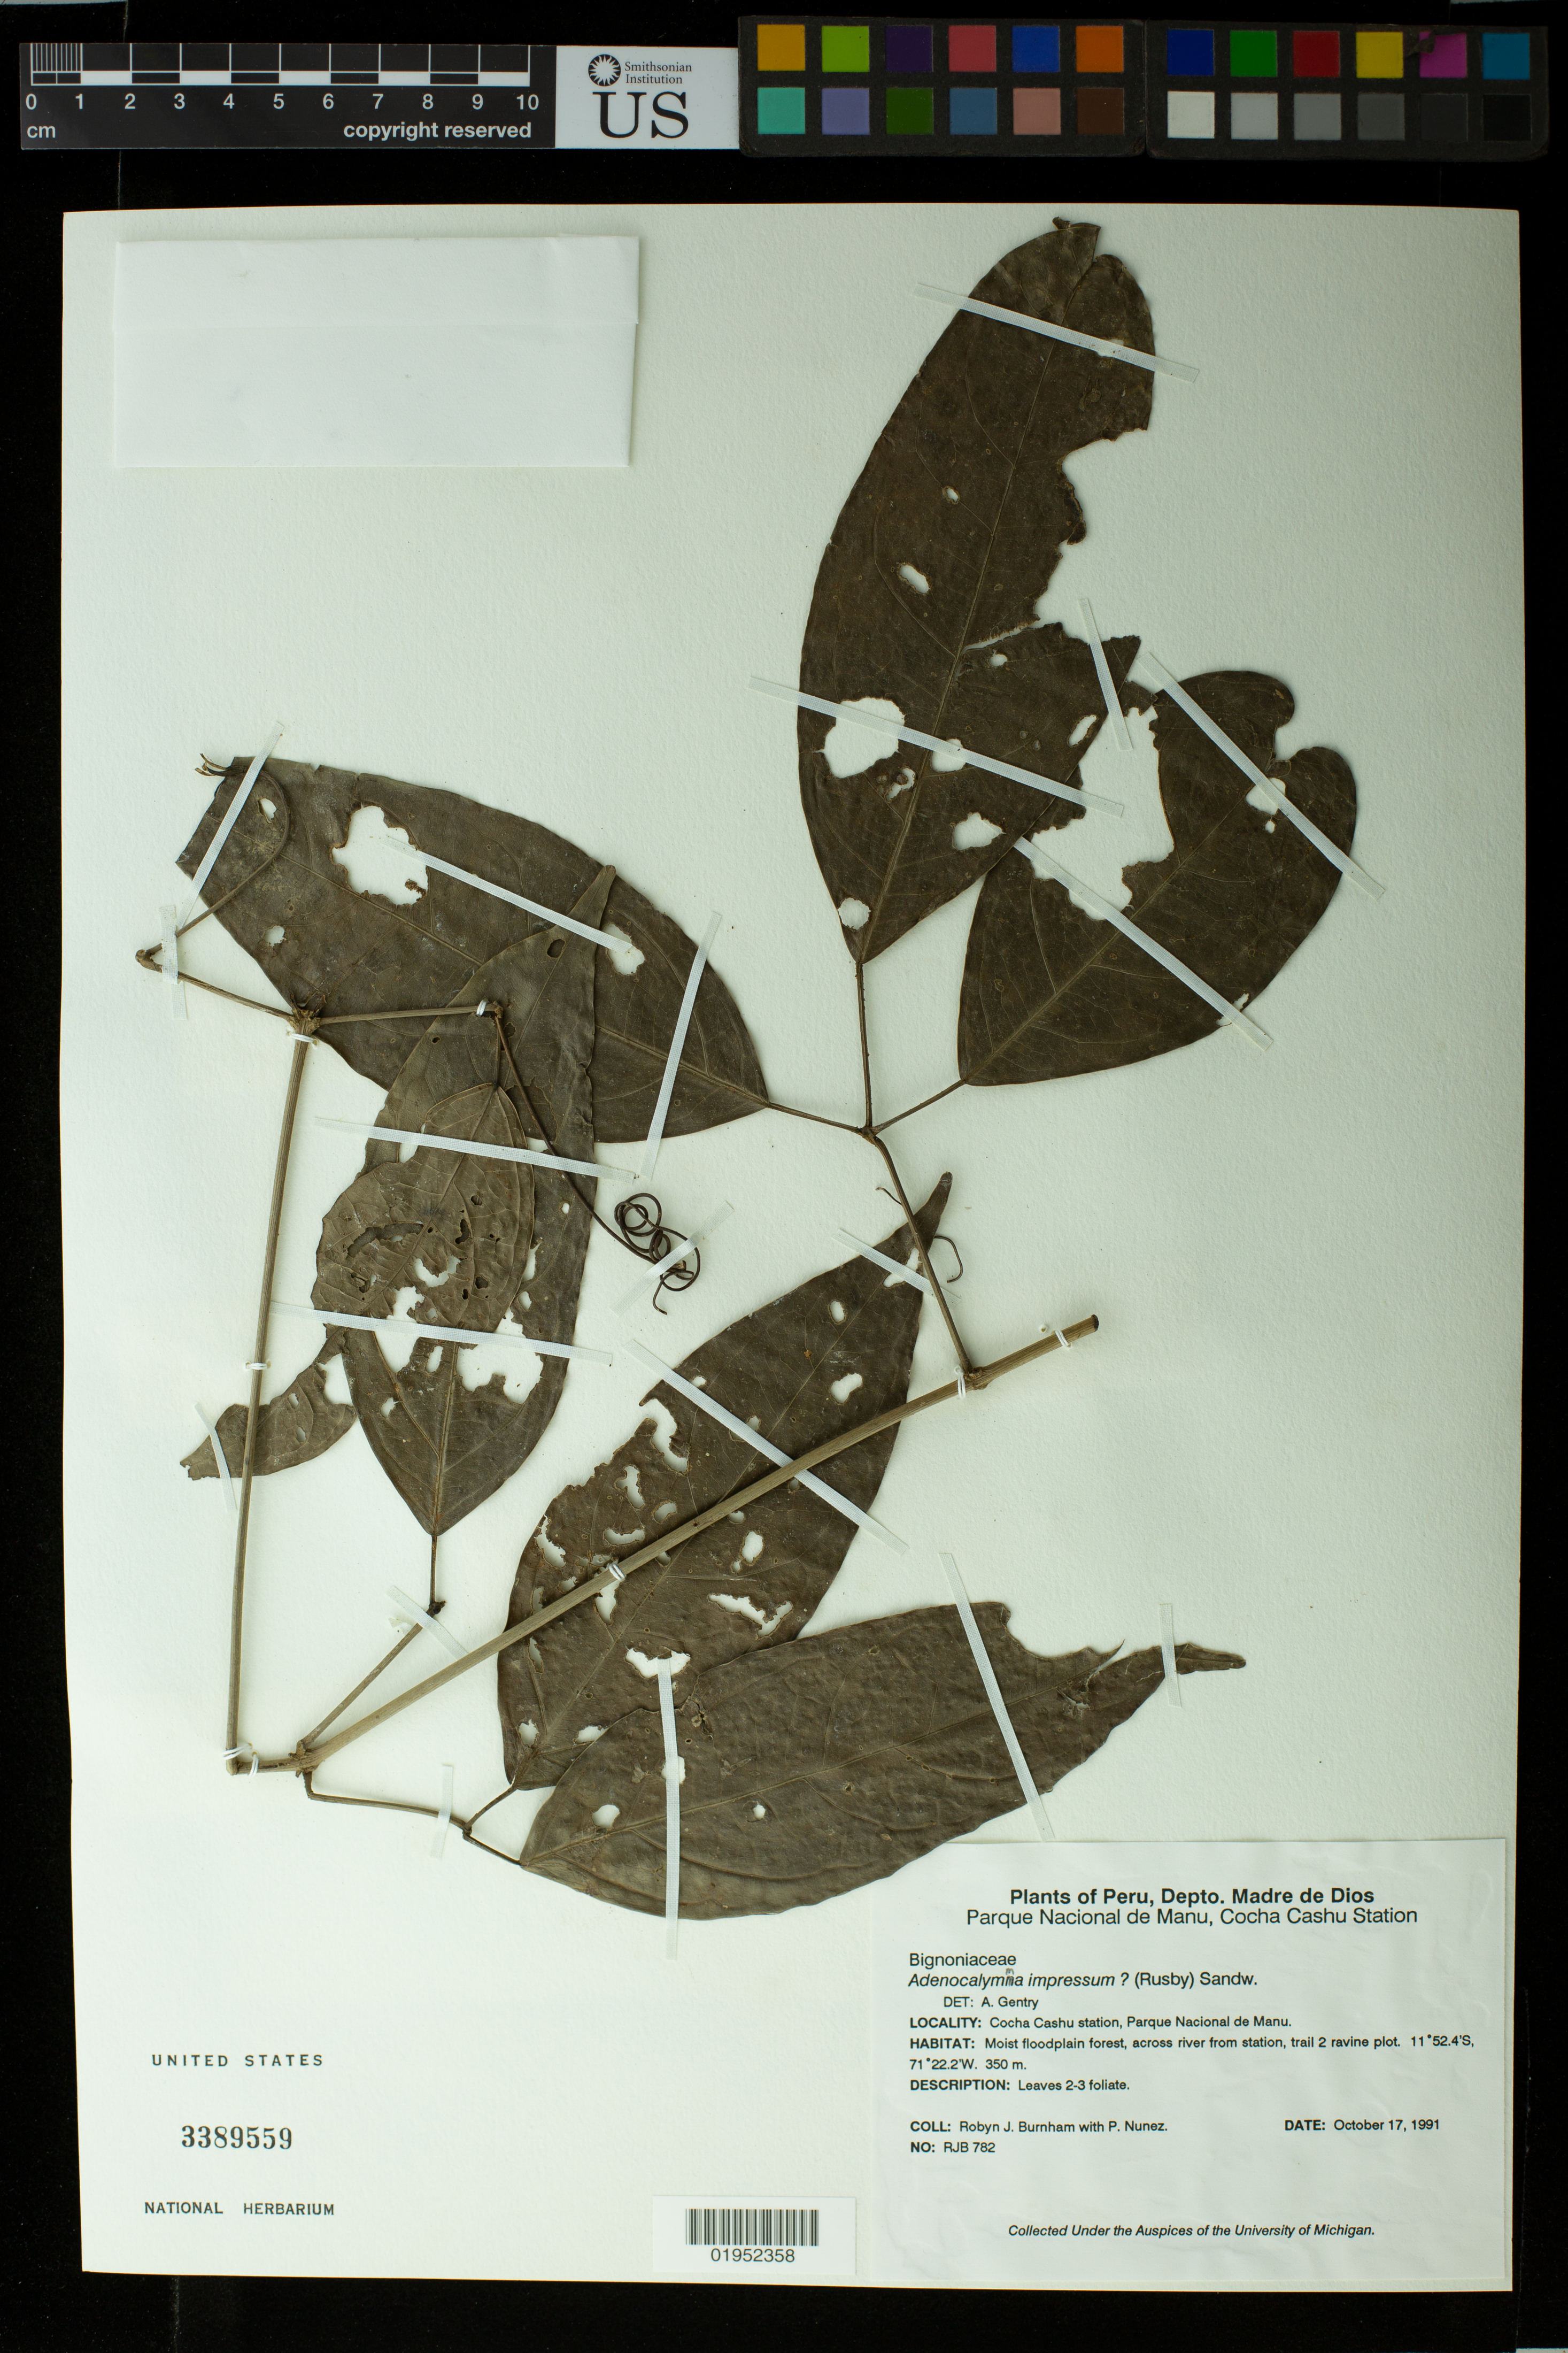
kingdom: Plantae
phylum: Tracheophyta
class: Magnoliopsida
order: Lamiales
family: Bignoniaceae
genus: Adenocalymma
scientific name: Adenocalymma impressum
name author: (Rusby) Sandwith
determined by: Gentry, A. H.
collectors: R. J. Burnham & P. Nuñez V.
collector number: RJB 782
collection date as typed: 17 Oct 1991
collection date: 1991-10-17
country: Peru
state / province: Madre de Dios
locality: Parque Nacional de Manu, Cocha Cashu Station. Across river from station: ravine plot 2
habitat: Moist floodplain forest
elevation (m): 350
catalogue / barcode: US 3389559